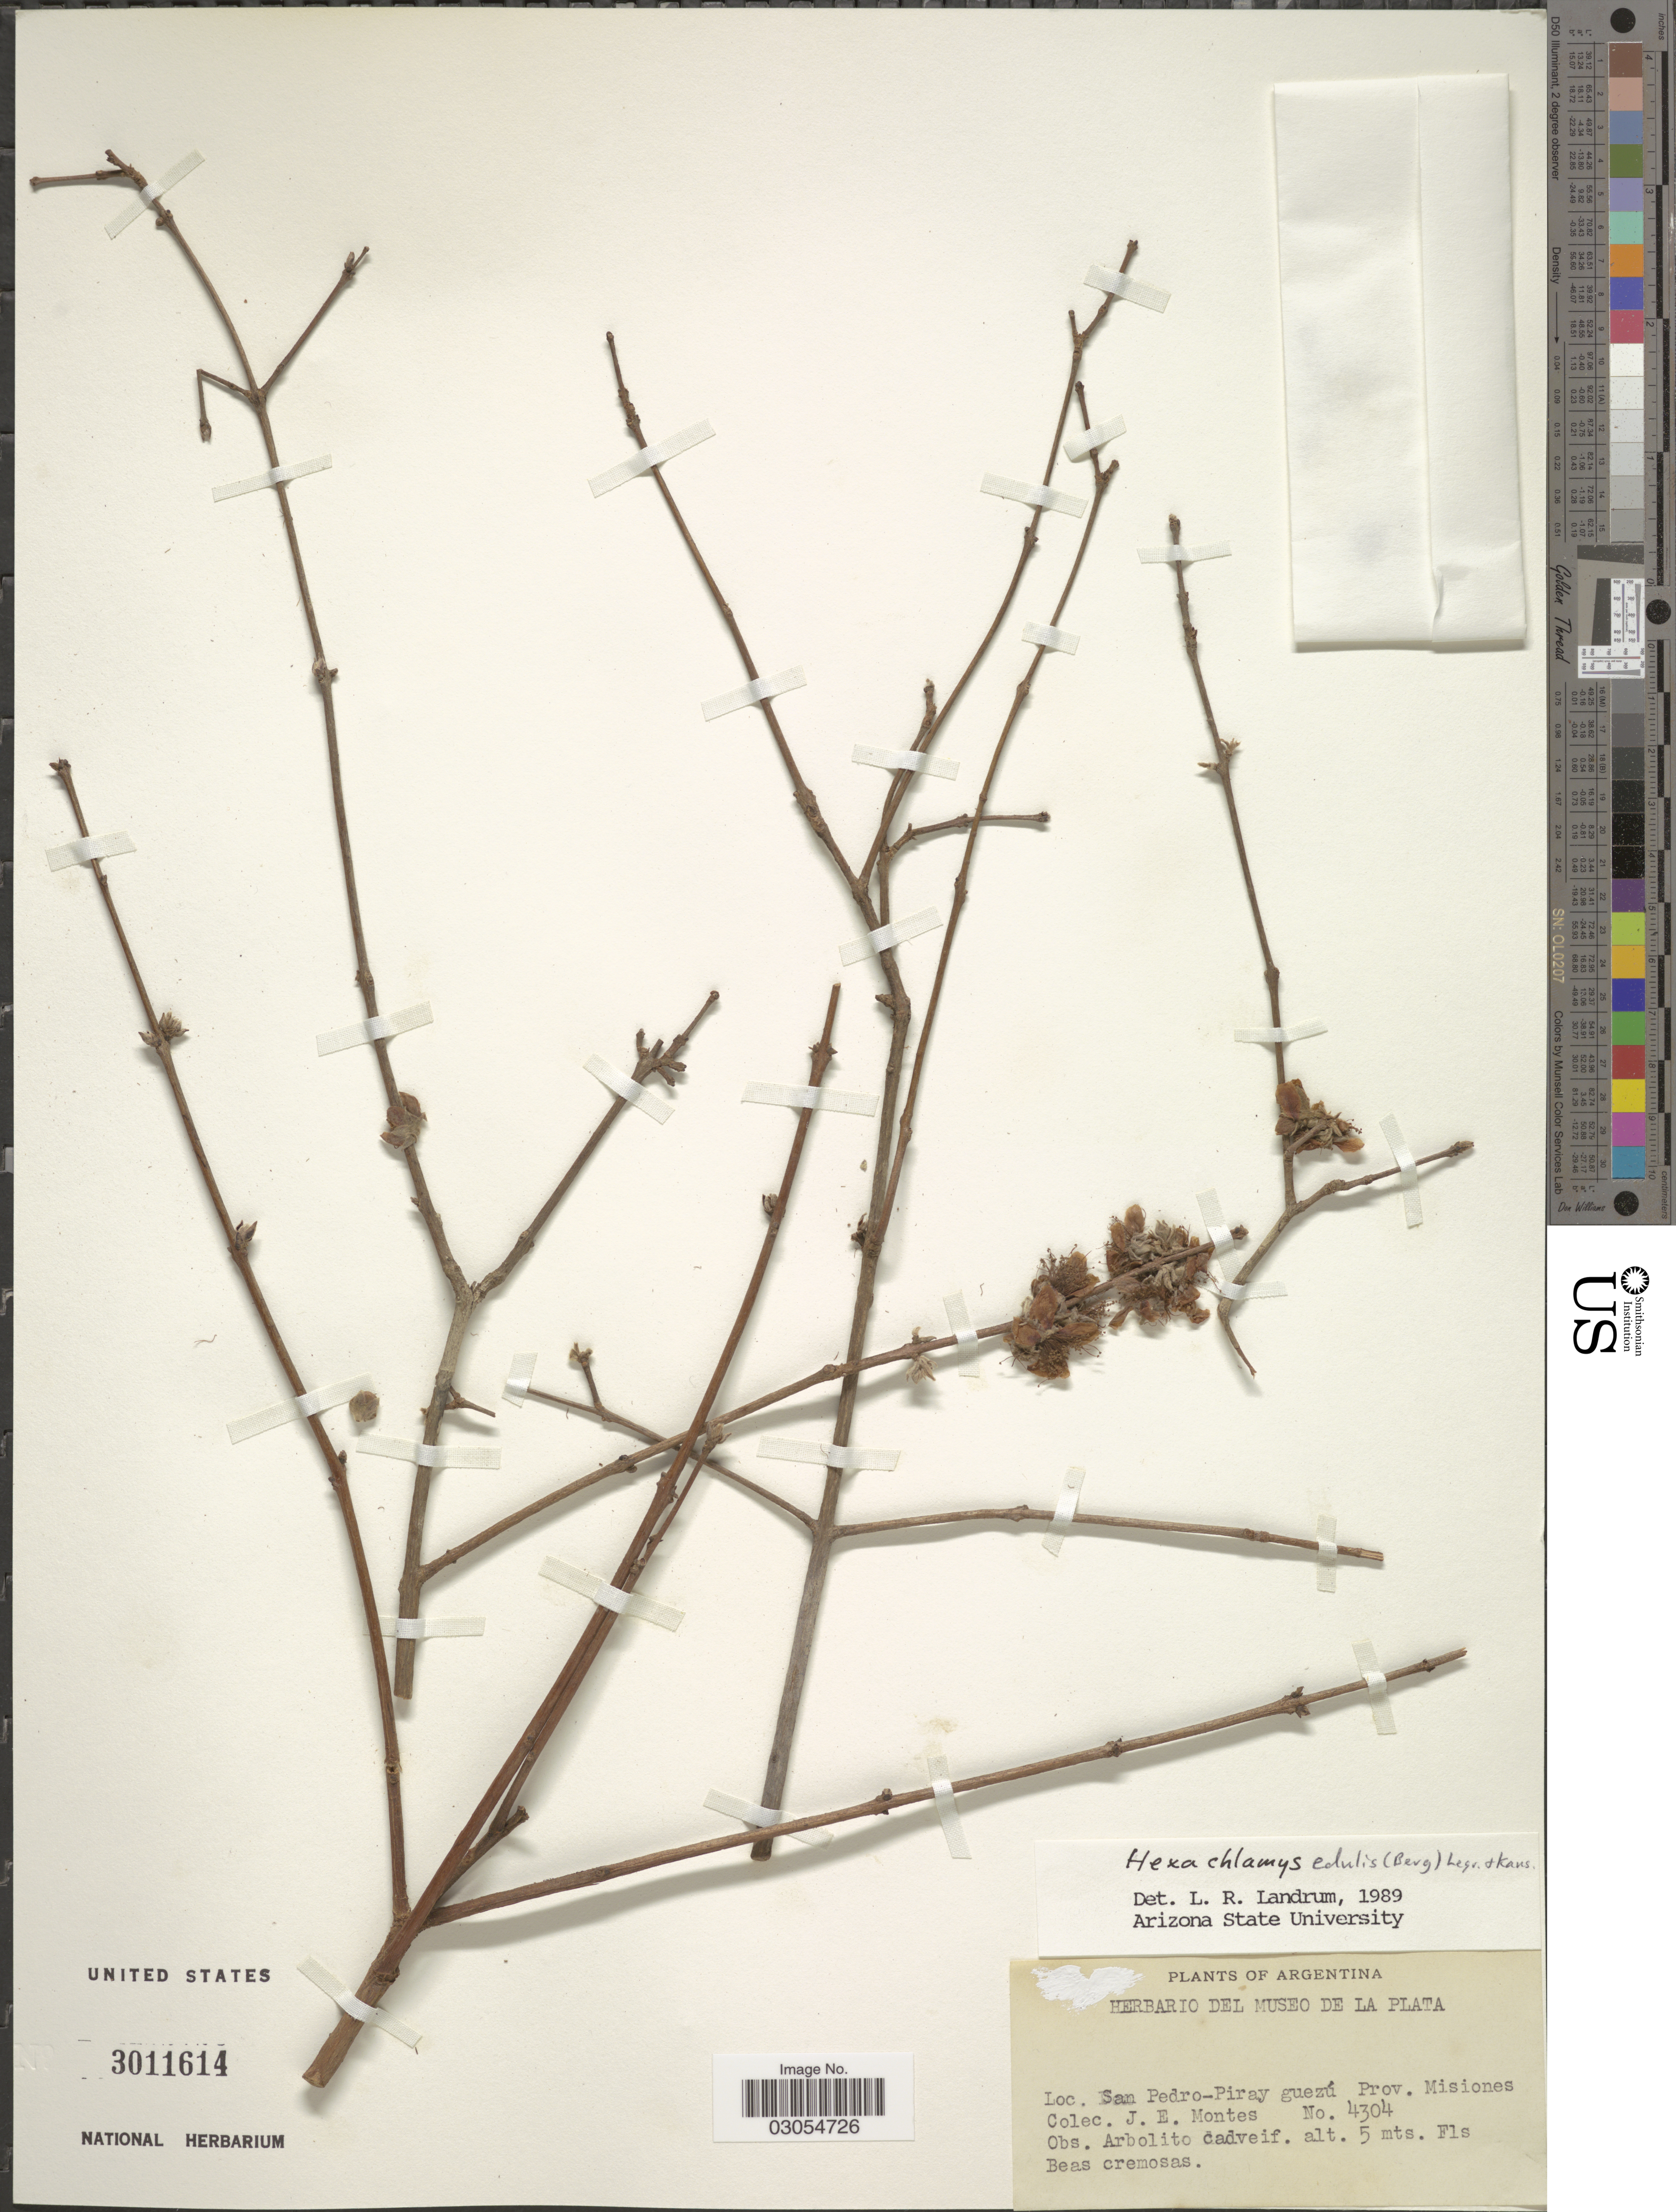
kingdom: Plantae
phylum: Tracheophyta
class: Magnoliopsida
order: Myrtales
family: Myrtaceae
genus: Eugenia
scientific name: Eugenia myrcianthes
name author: Nied.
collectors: J. E. Montes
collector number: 4304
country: Argentina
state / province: Misiones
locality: San Pedro-Piray guezú.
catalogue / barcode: US 3011614